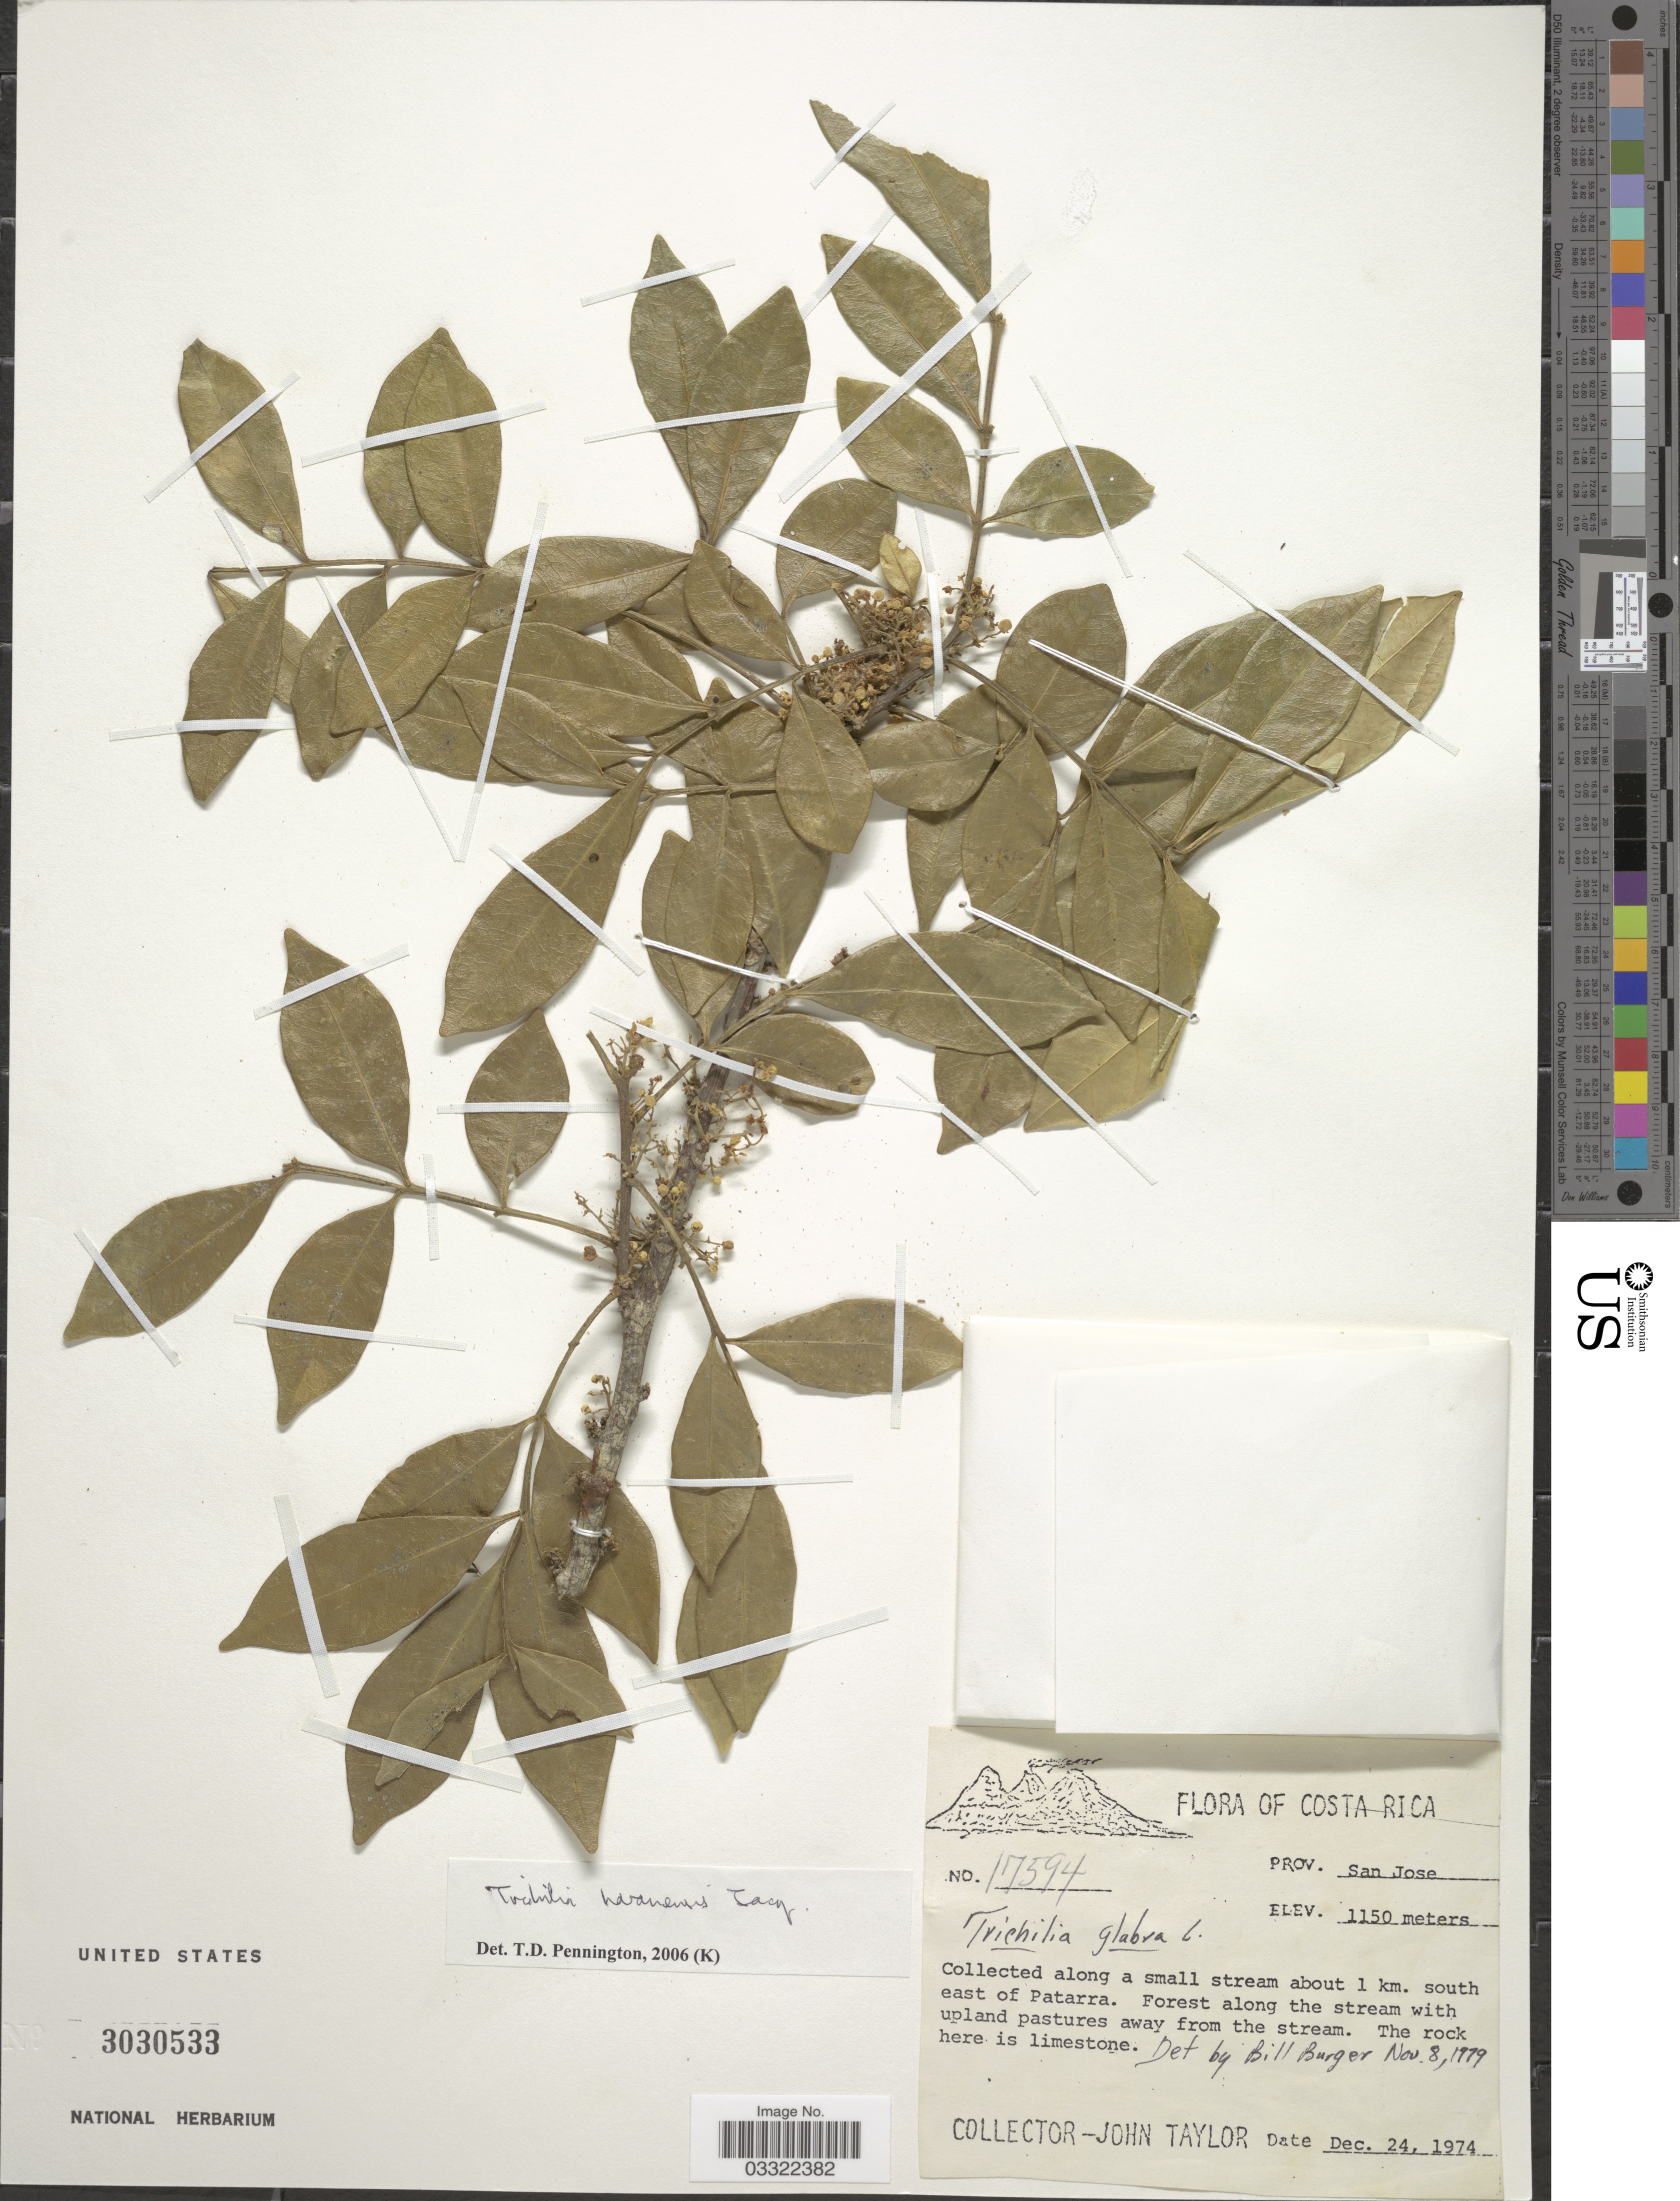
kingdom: Plantae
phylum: Tracheophyta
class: Magnoliopsida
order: Sapindales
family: Meliaceae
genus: Trichilia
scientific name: Trichilia havanensis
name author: Jacq.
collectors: J. Taylor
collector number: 17594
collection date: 1974-12-24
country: Costa Rica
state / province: San José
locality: Along a small stream about 1 km. south east of Patarra.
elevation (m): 1150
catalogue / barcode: US 3030533